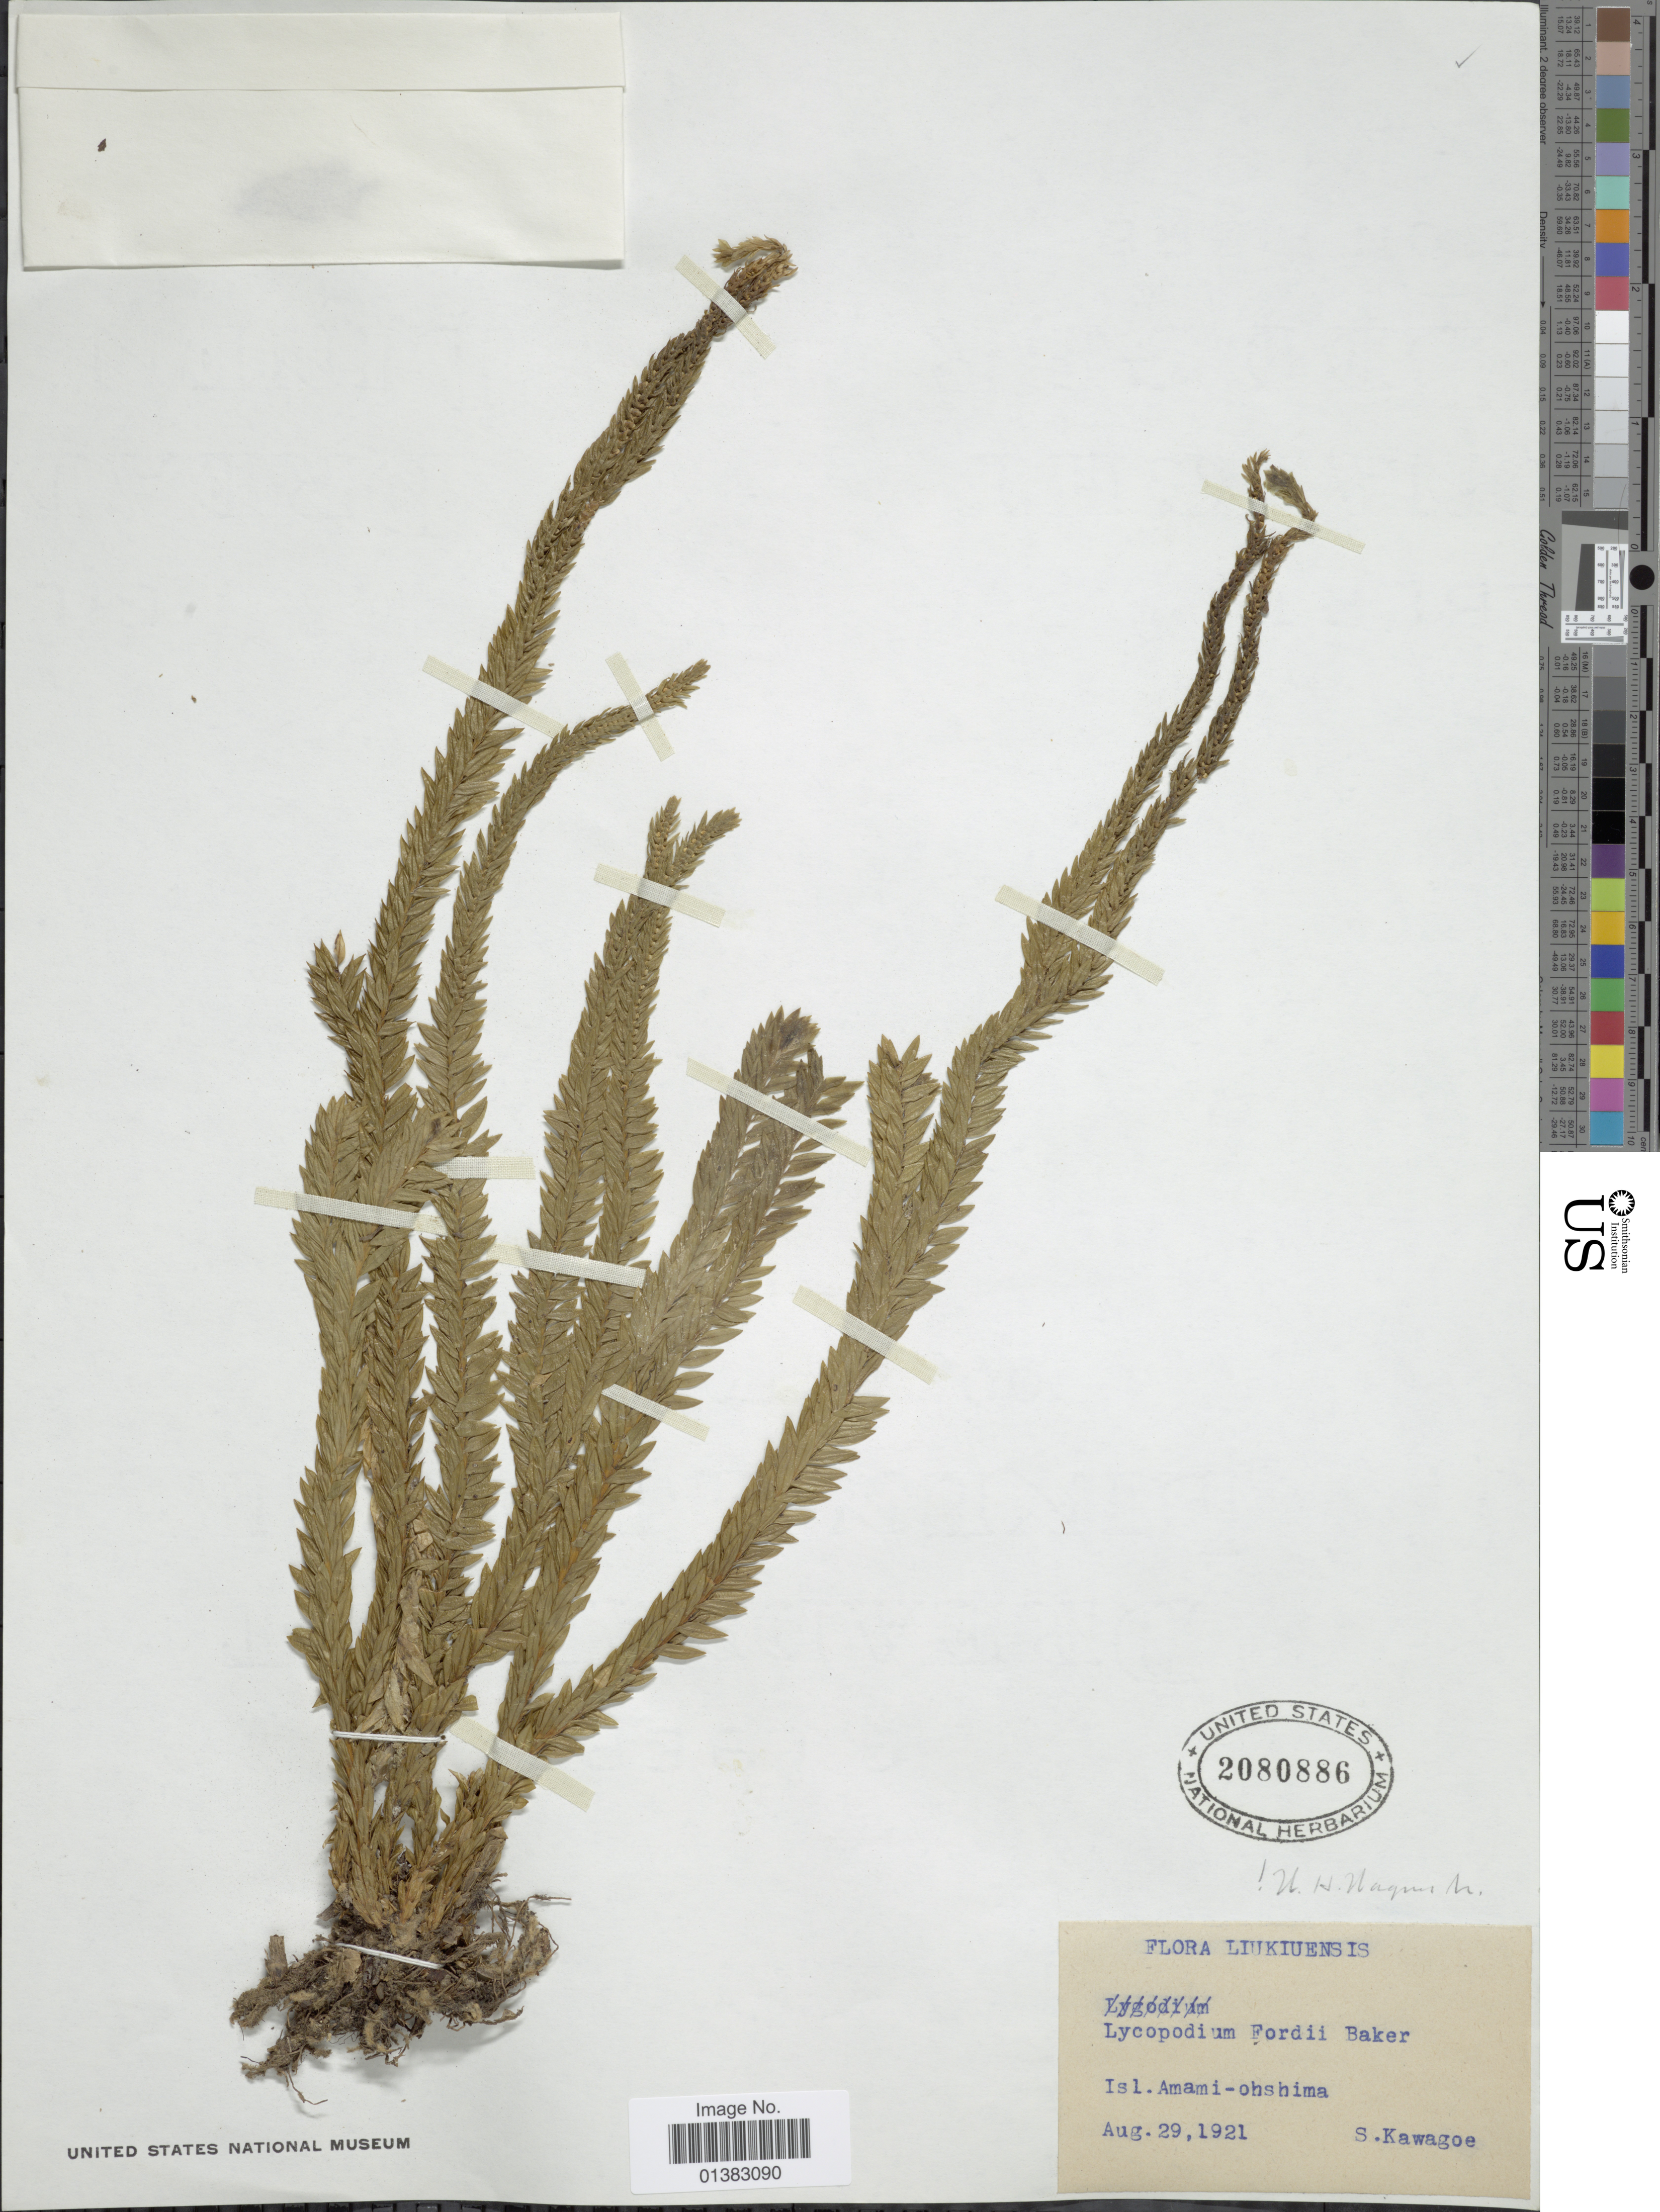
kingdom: Plantae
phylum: Tracheophyta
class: Lycopodiopsida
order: Lycopodiales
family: Lycopodiaceae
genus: Phlegmariurus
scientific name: Phlegmariurus fordii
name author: (Baker) Ching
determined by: Field, A. R.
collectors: S. Kawagoe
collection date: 1921-08-29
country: Japan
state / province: Okinawa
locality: Isl. Amami-ohshima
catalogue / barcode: US 2080886